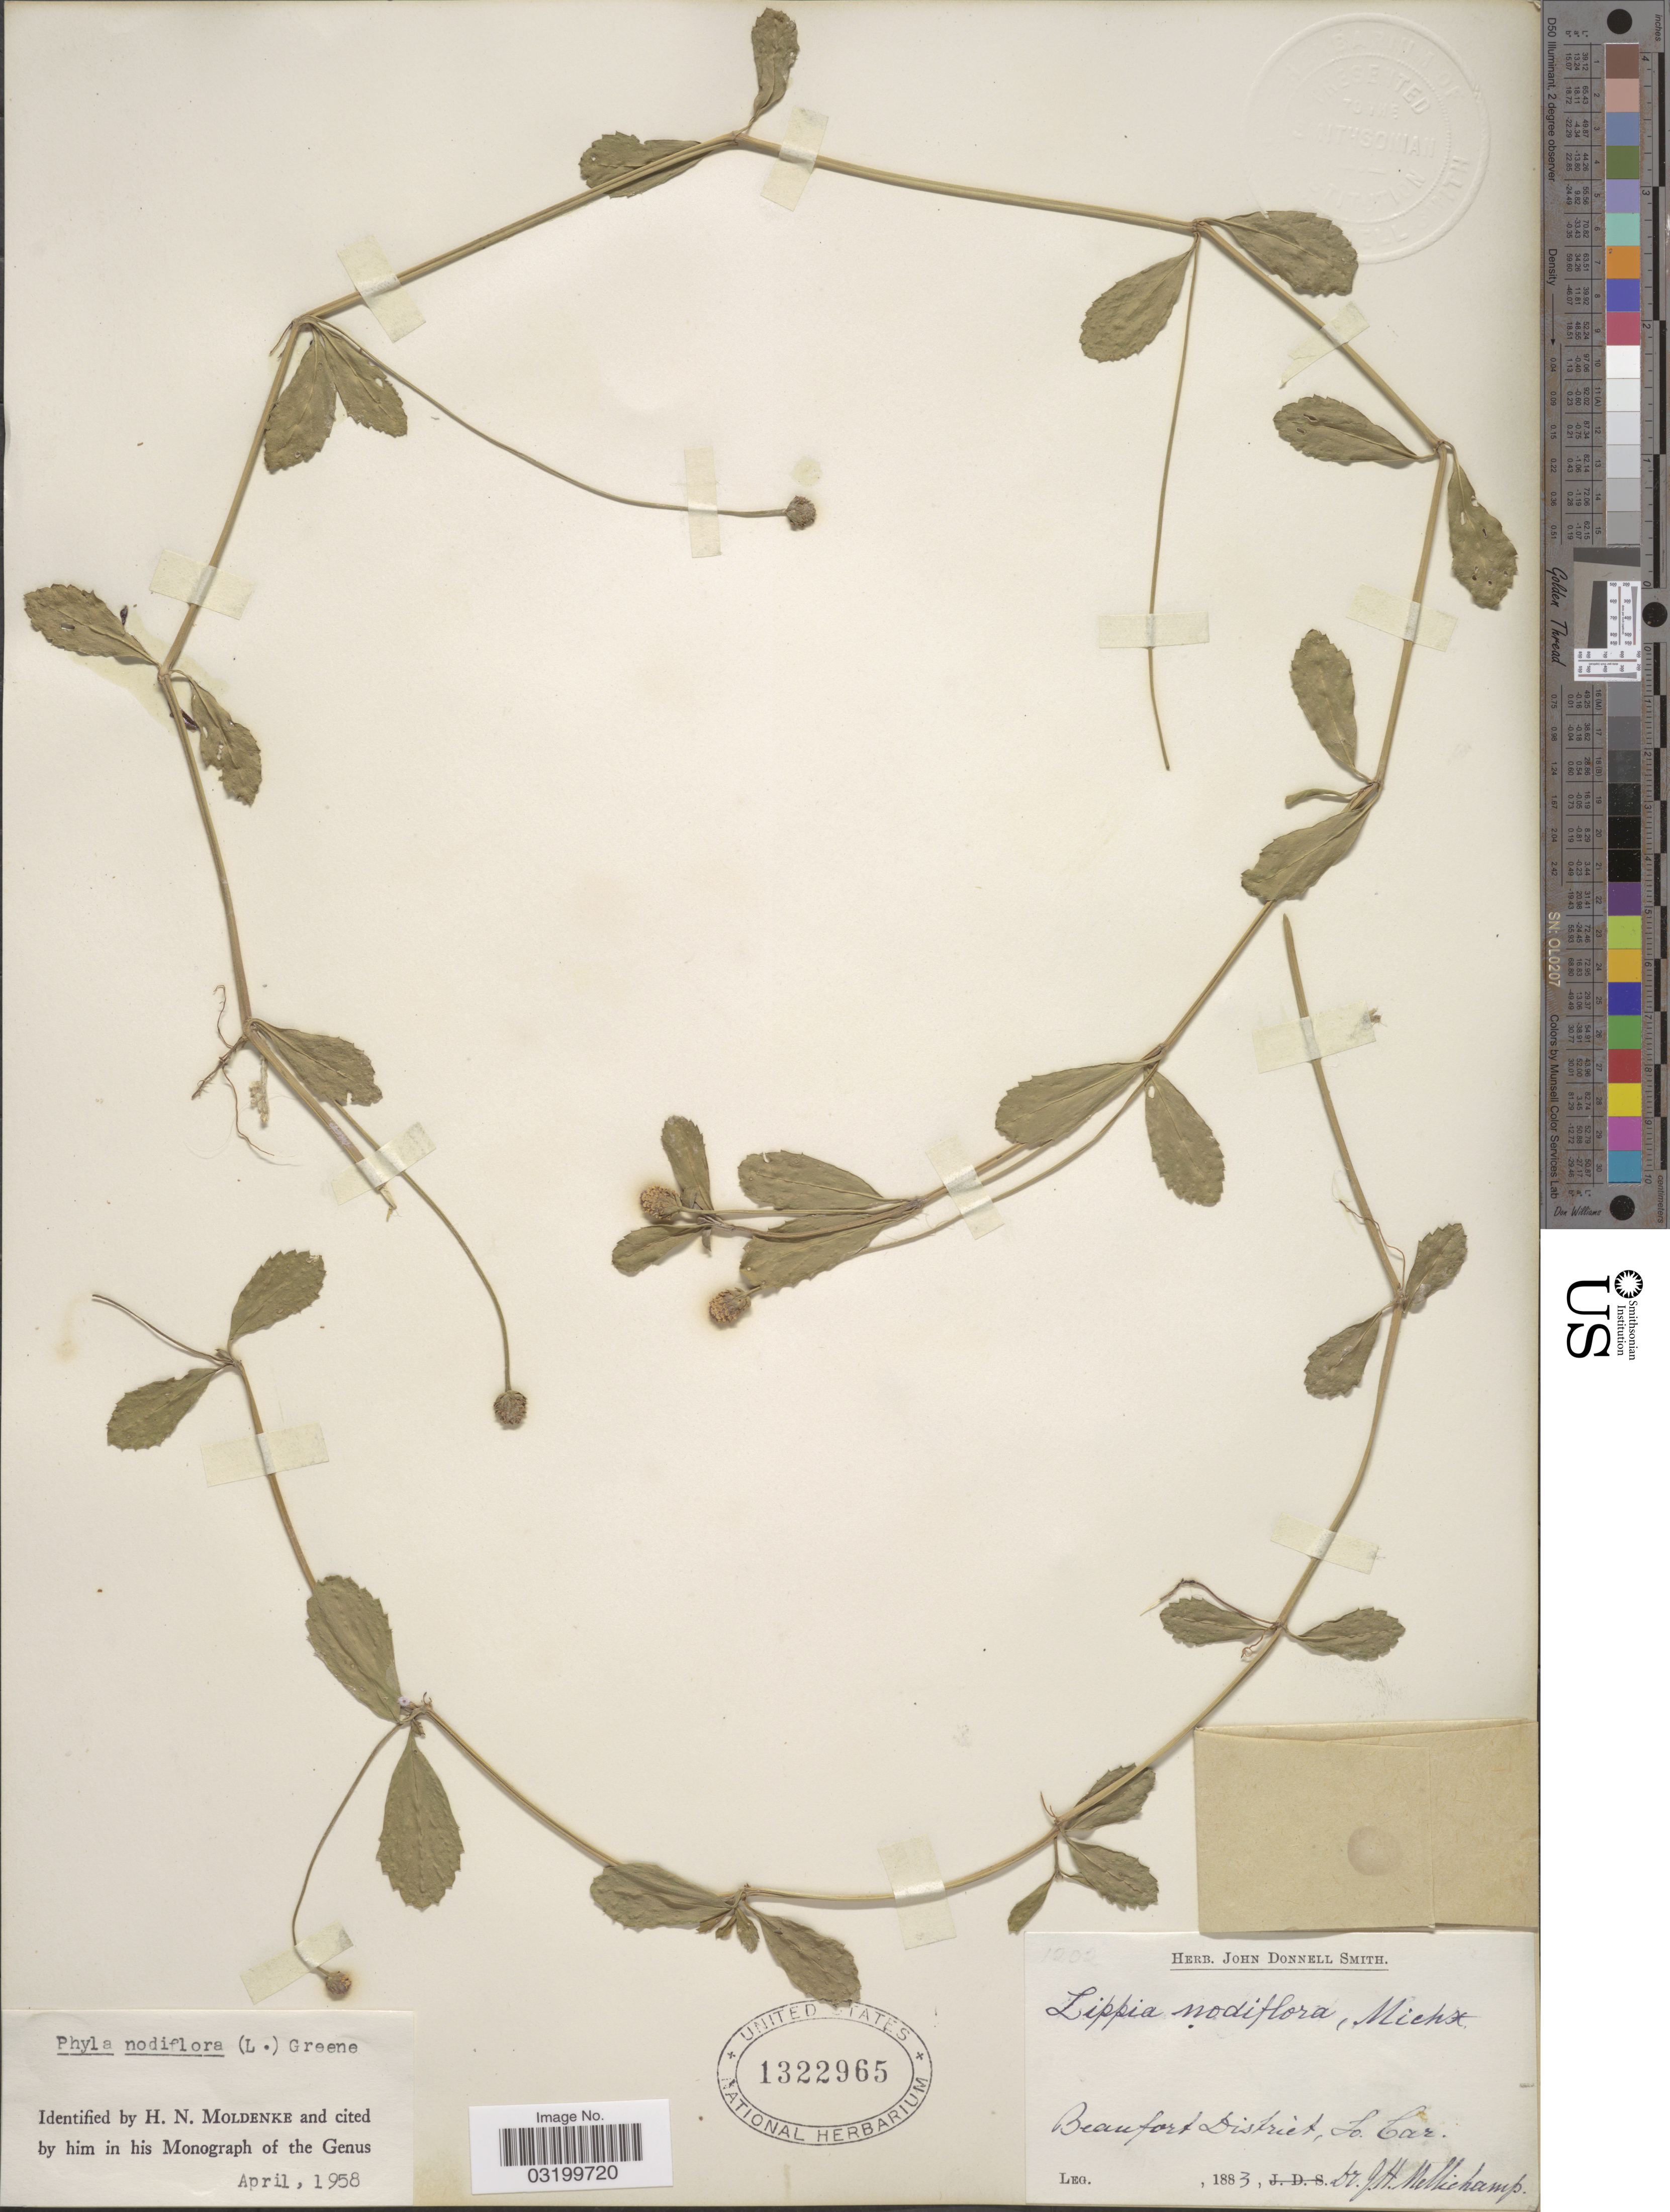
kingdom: Plantae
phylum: Tracheophyta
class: Magnoliopsida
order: Lamiales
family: Verbenaceae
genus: Phyla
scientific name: Phyla nodiflora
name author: (L.) Greene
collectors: J. H. Mellichamp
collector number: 1202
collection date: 1883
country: United States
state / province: South Carolina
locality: Beaufort District.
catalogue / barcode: US 1322965